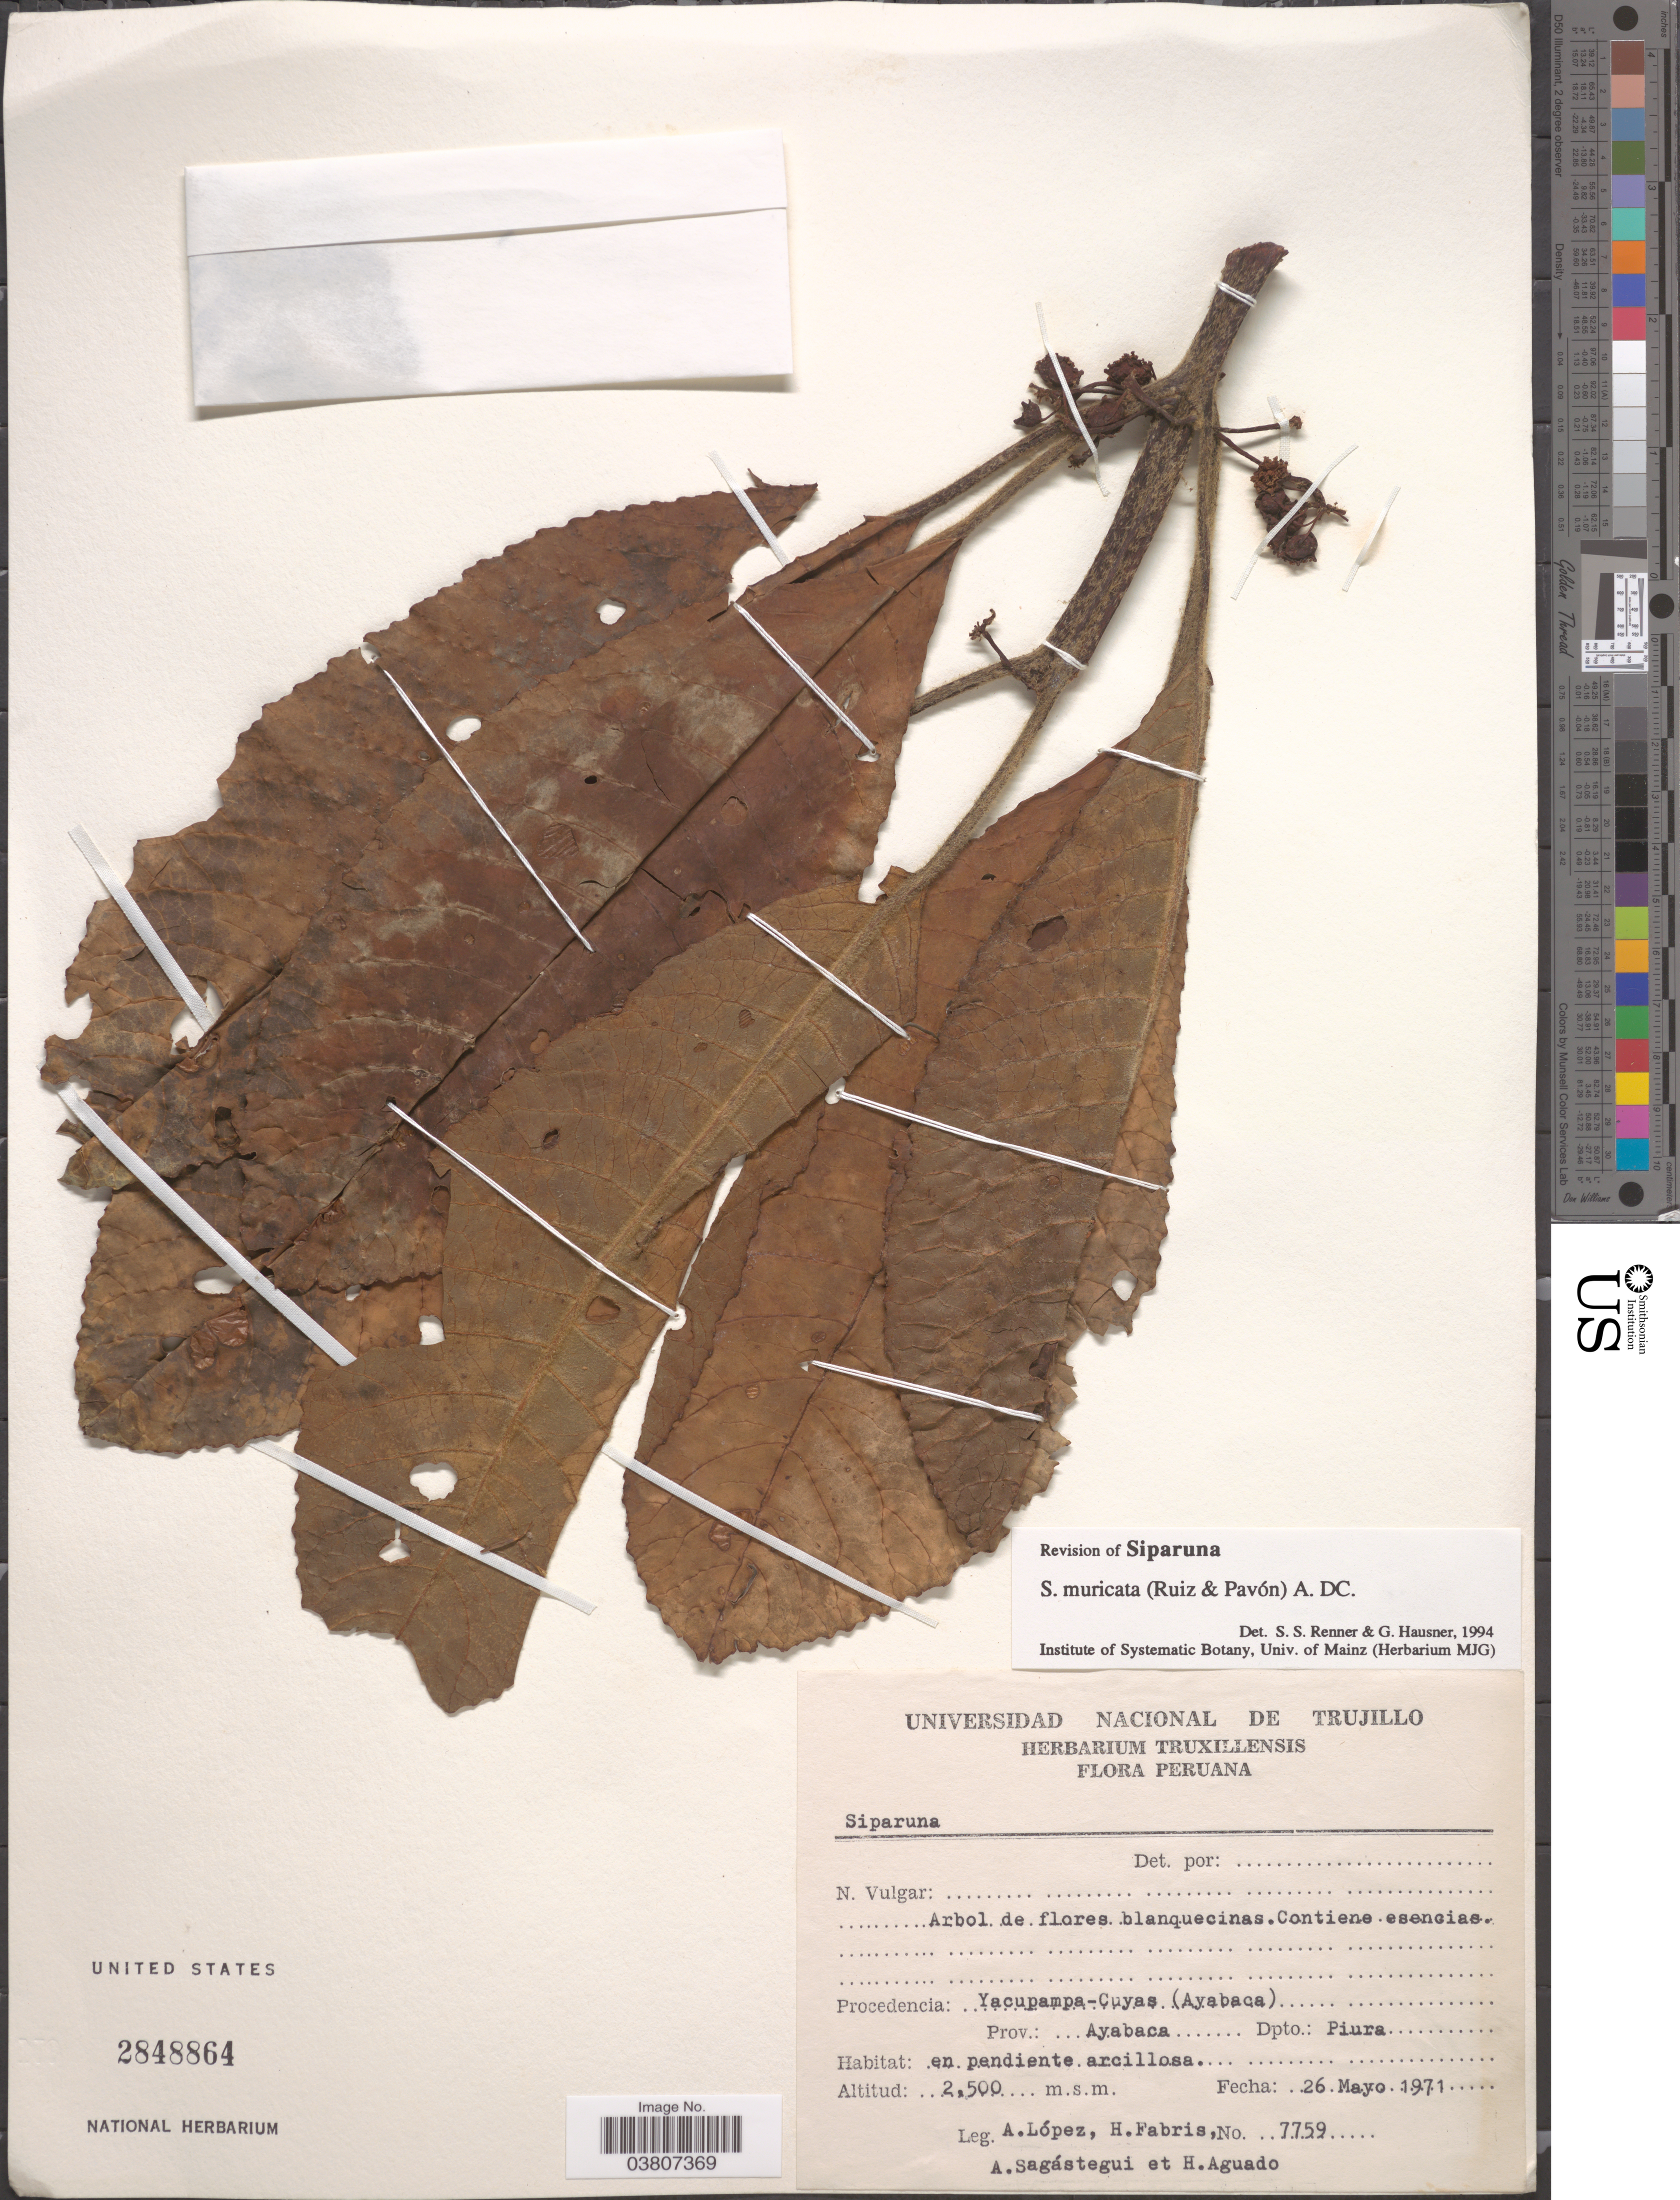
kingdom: Plantae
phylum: Tracheophyta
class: Magnoliopsida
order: Laurales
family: Siparunaceae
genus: Siparuna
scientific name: Siparuna muricata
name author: (Ruiz & Pav.) A. DC.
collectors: A. Lopez, H. Fabris, A. Sagastegui & H. Aguado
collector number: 7759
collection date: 1971-05-26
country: Peru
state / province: Piura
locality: Yacupampa-Cuyas (Ayabaca). Prov.: Ayabaca. Dpto.: Piura.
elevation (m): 2500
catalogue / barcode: US 2848864